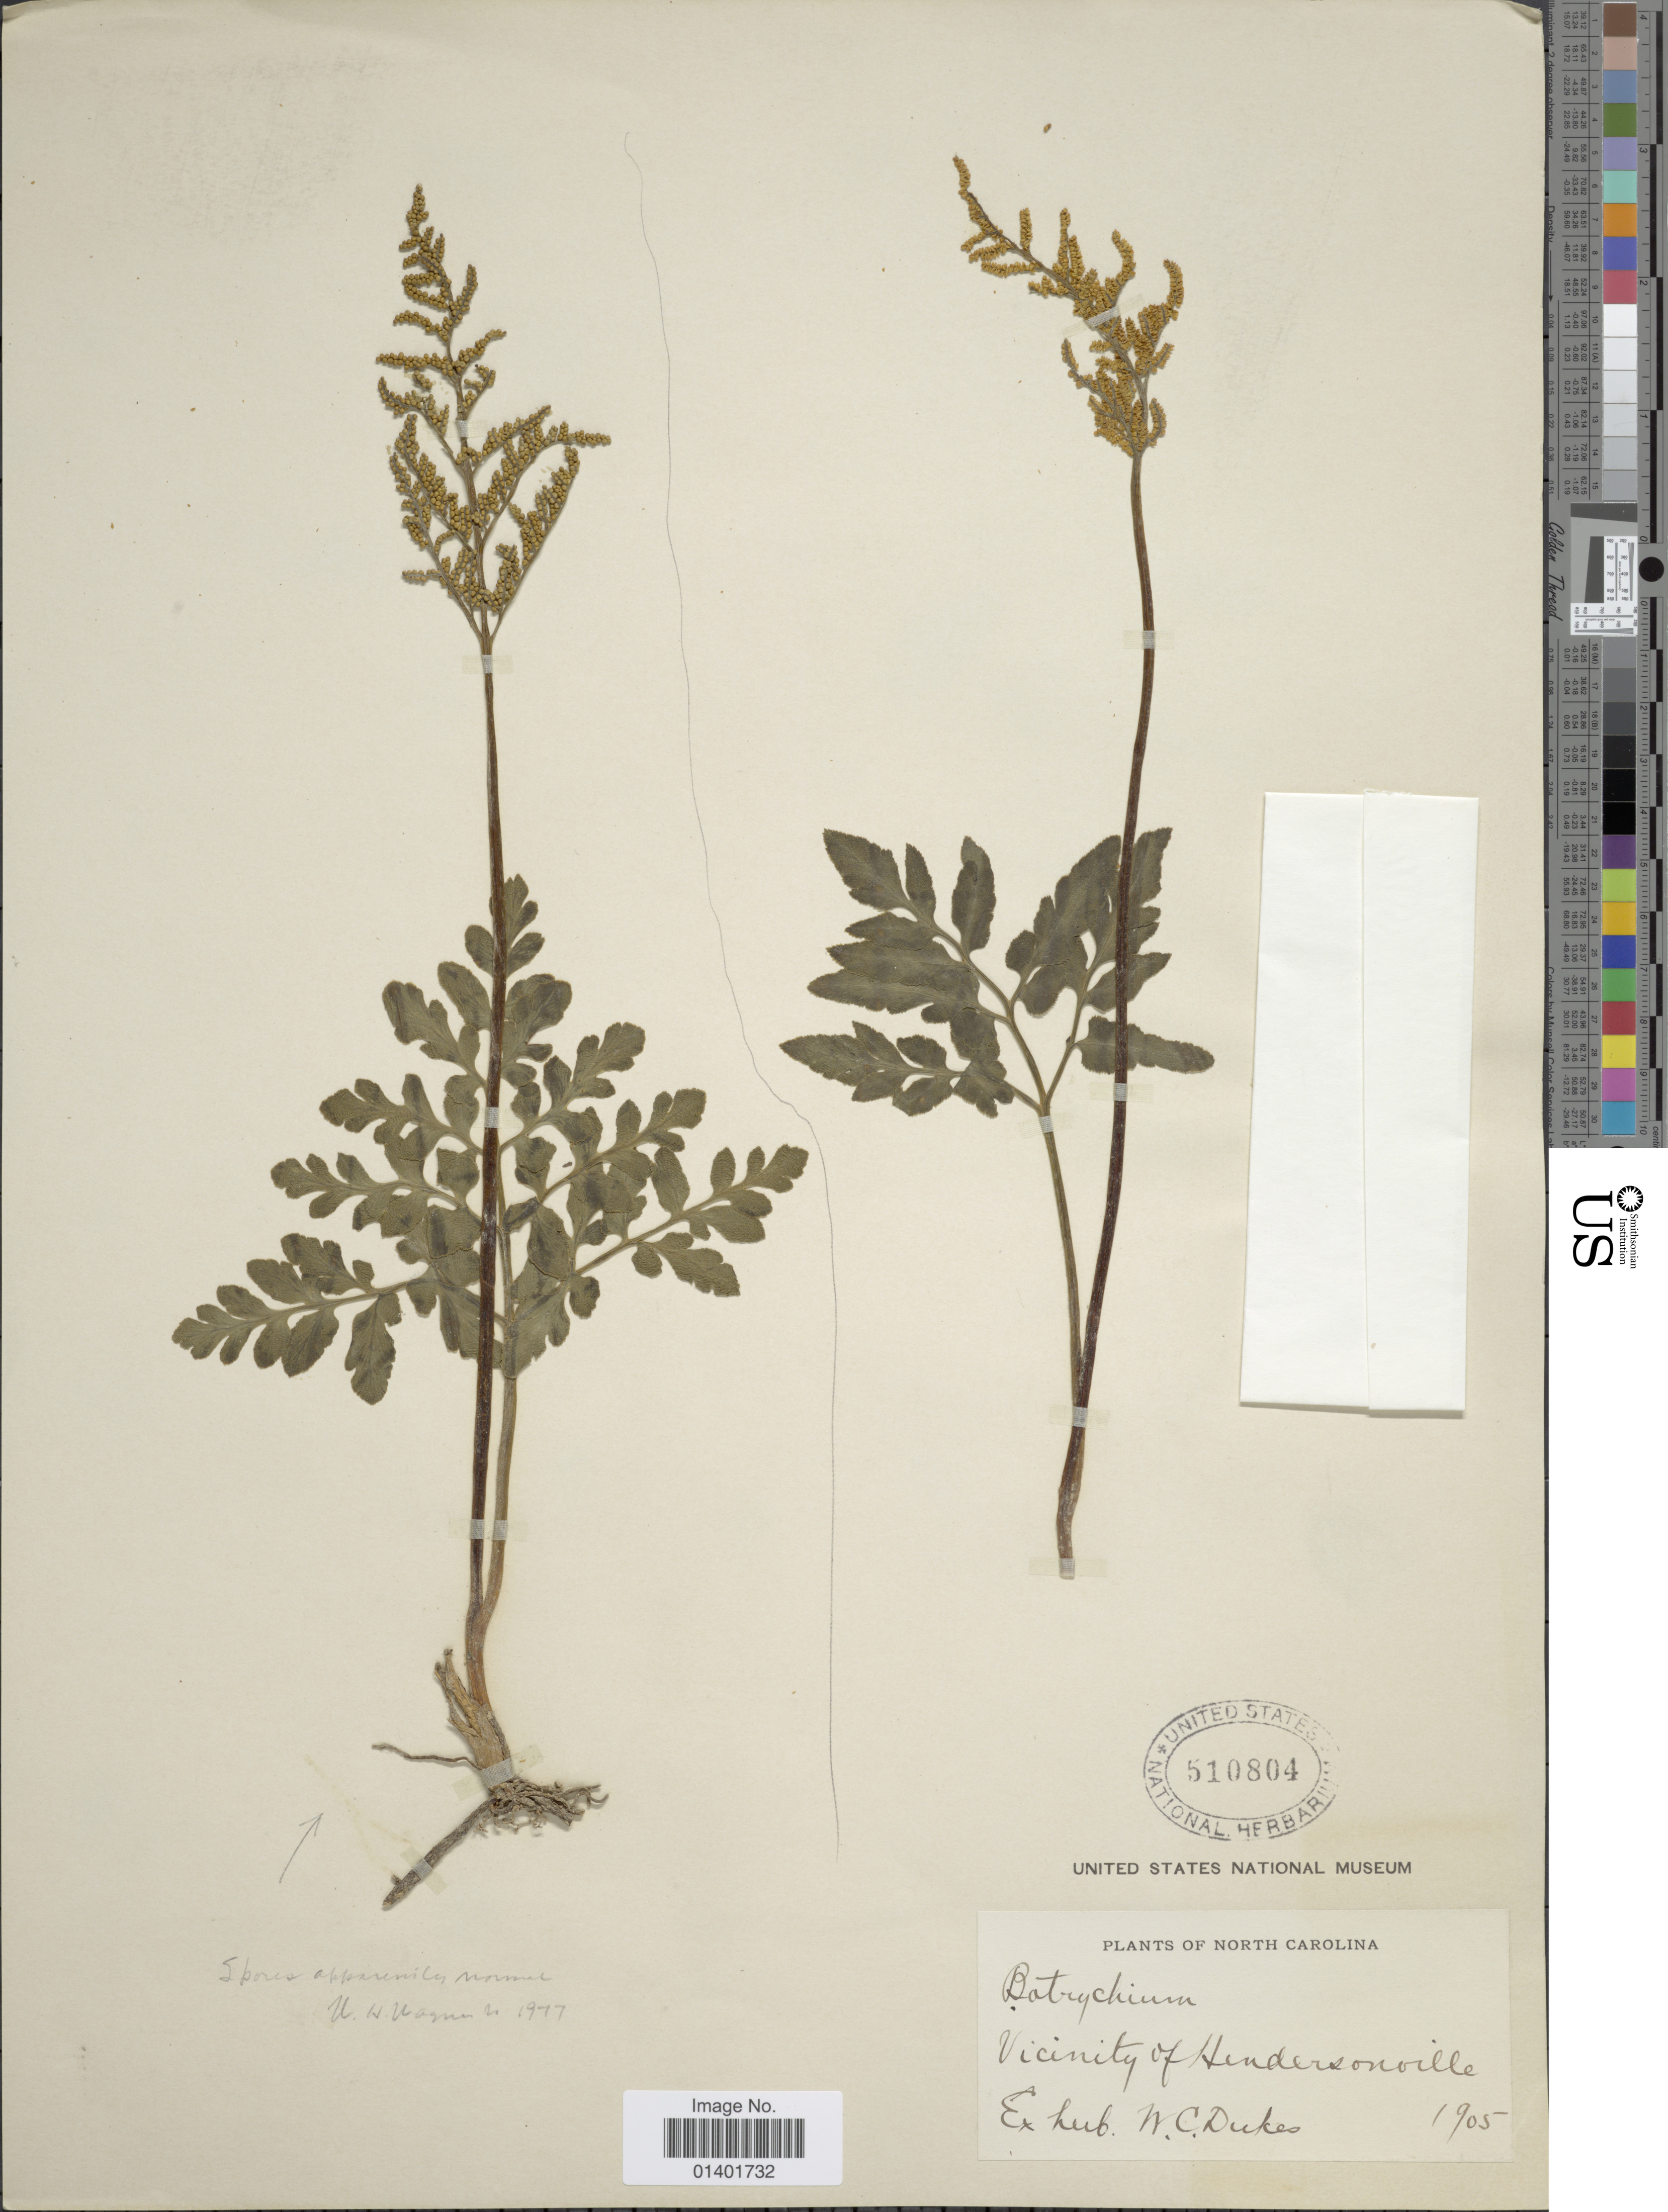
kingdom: Plantae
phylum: Tracheophyta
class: Polypodiopsida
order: Ophioglossales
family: Ophioglossaceae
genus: Botrychium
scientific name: Botrychium dissectum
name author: Spreng.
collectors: W. C. Dukes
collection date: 1905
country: United States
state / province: North Carolina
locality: Vicinity of Hendersonville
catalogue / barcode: US 510804